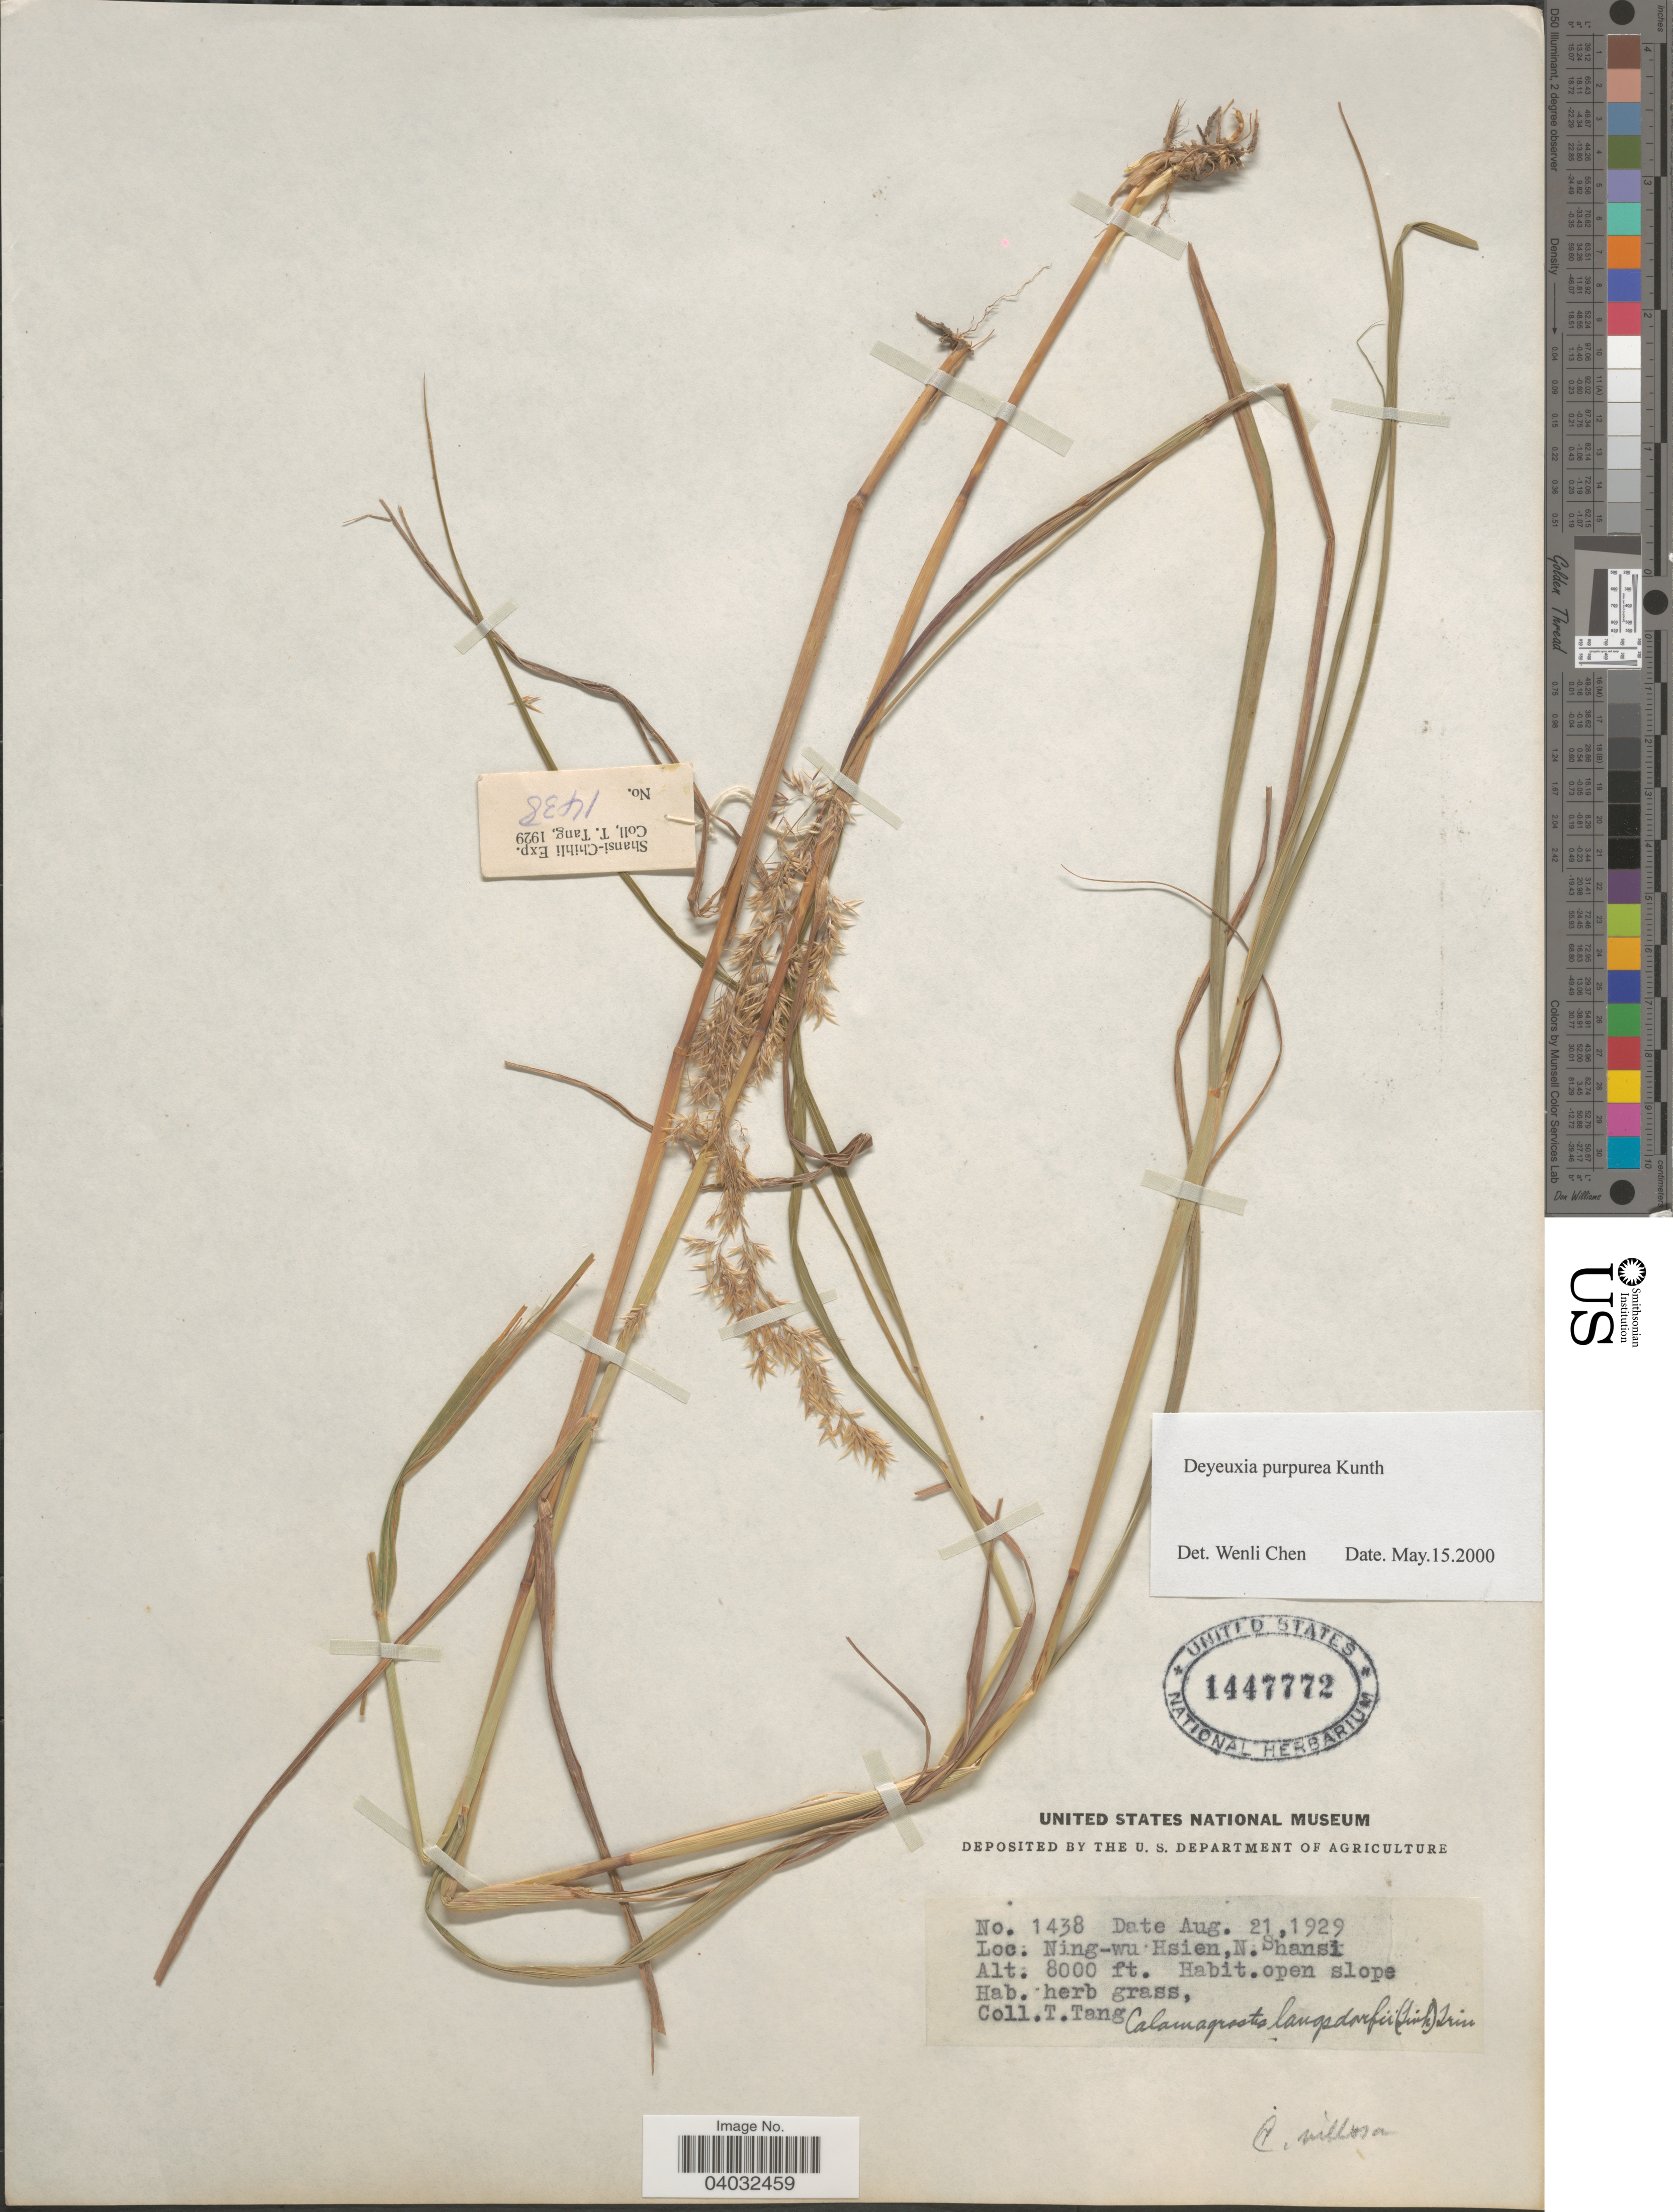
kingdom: Plantae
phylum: Tracheophyta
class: Liliopsida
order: Poales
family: Poaceae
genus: Calamagrostis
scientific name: Calamagrostis purpurea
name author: (Trin.) Trin.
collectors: T. Tang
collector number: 1438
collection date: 1929-08-21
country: China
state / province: Shanxi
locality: Ning-wu Hsien, N. Shansi.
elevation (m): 2438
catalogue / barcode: US 1447772